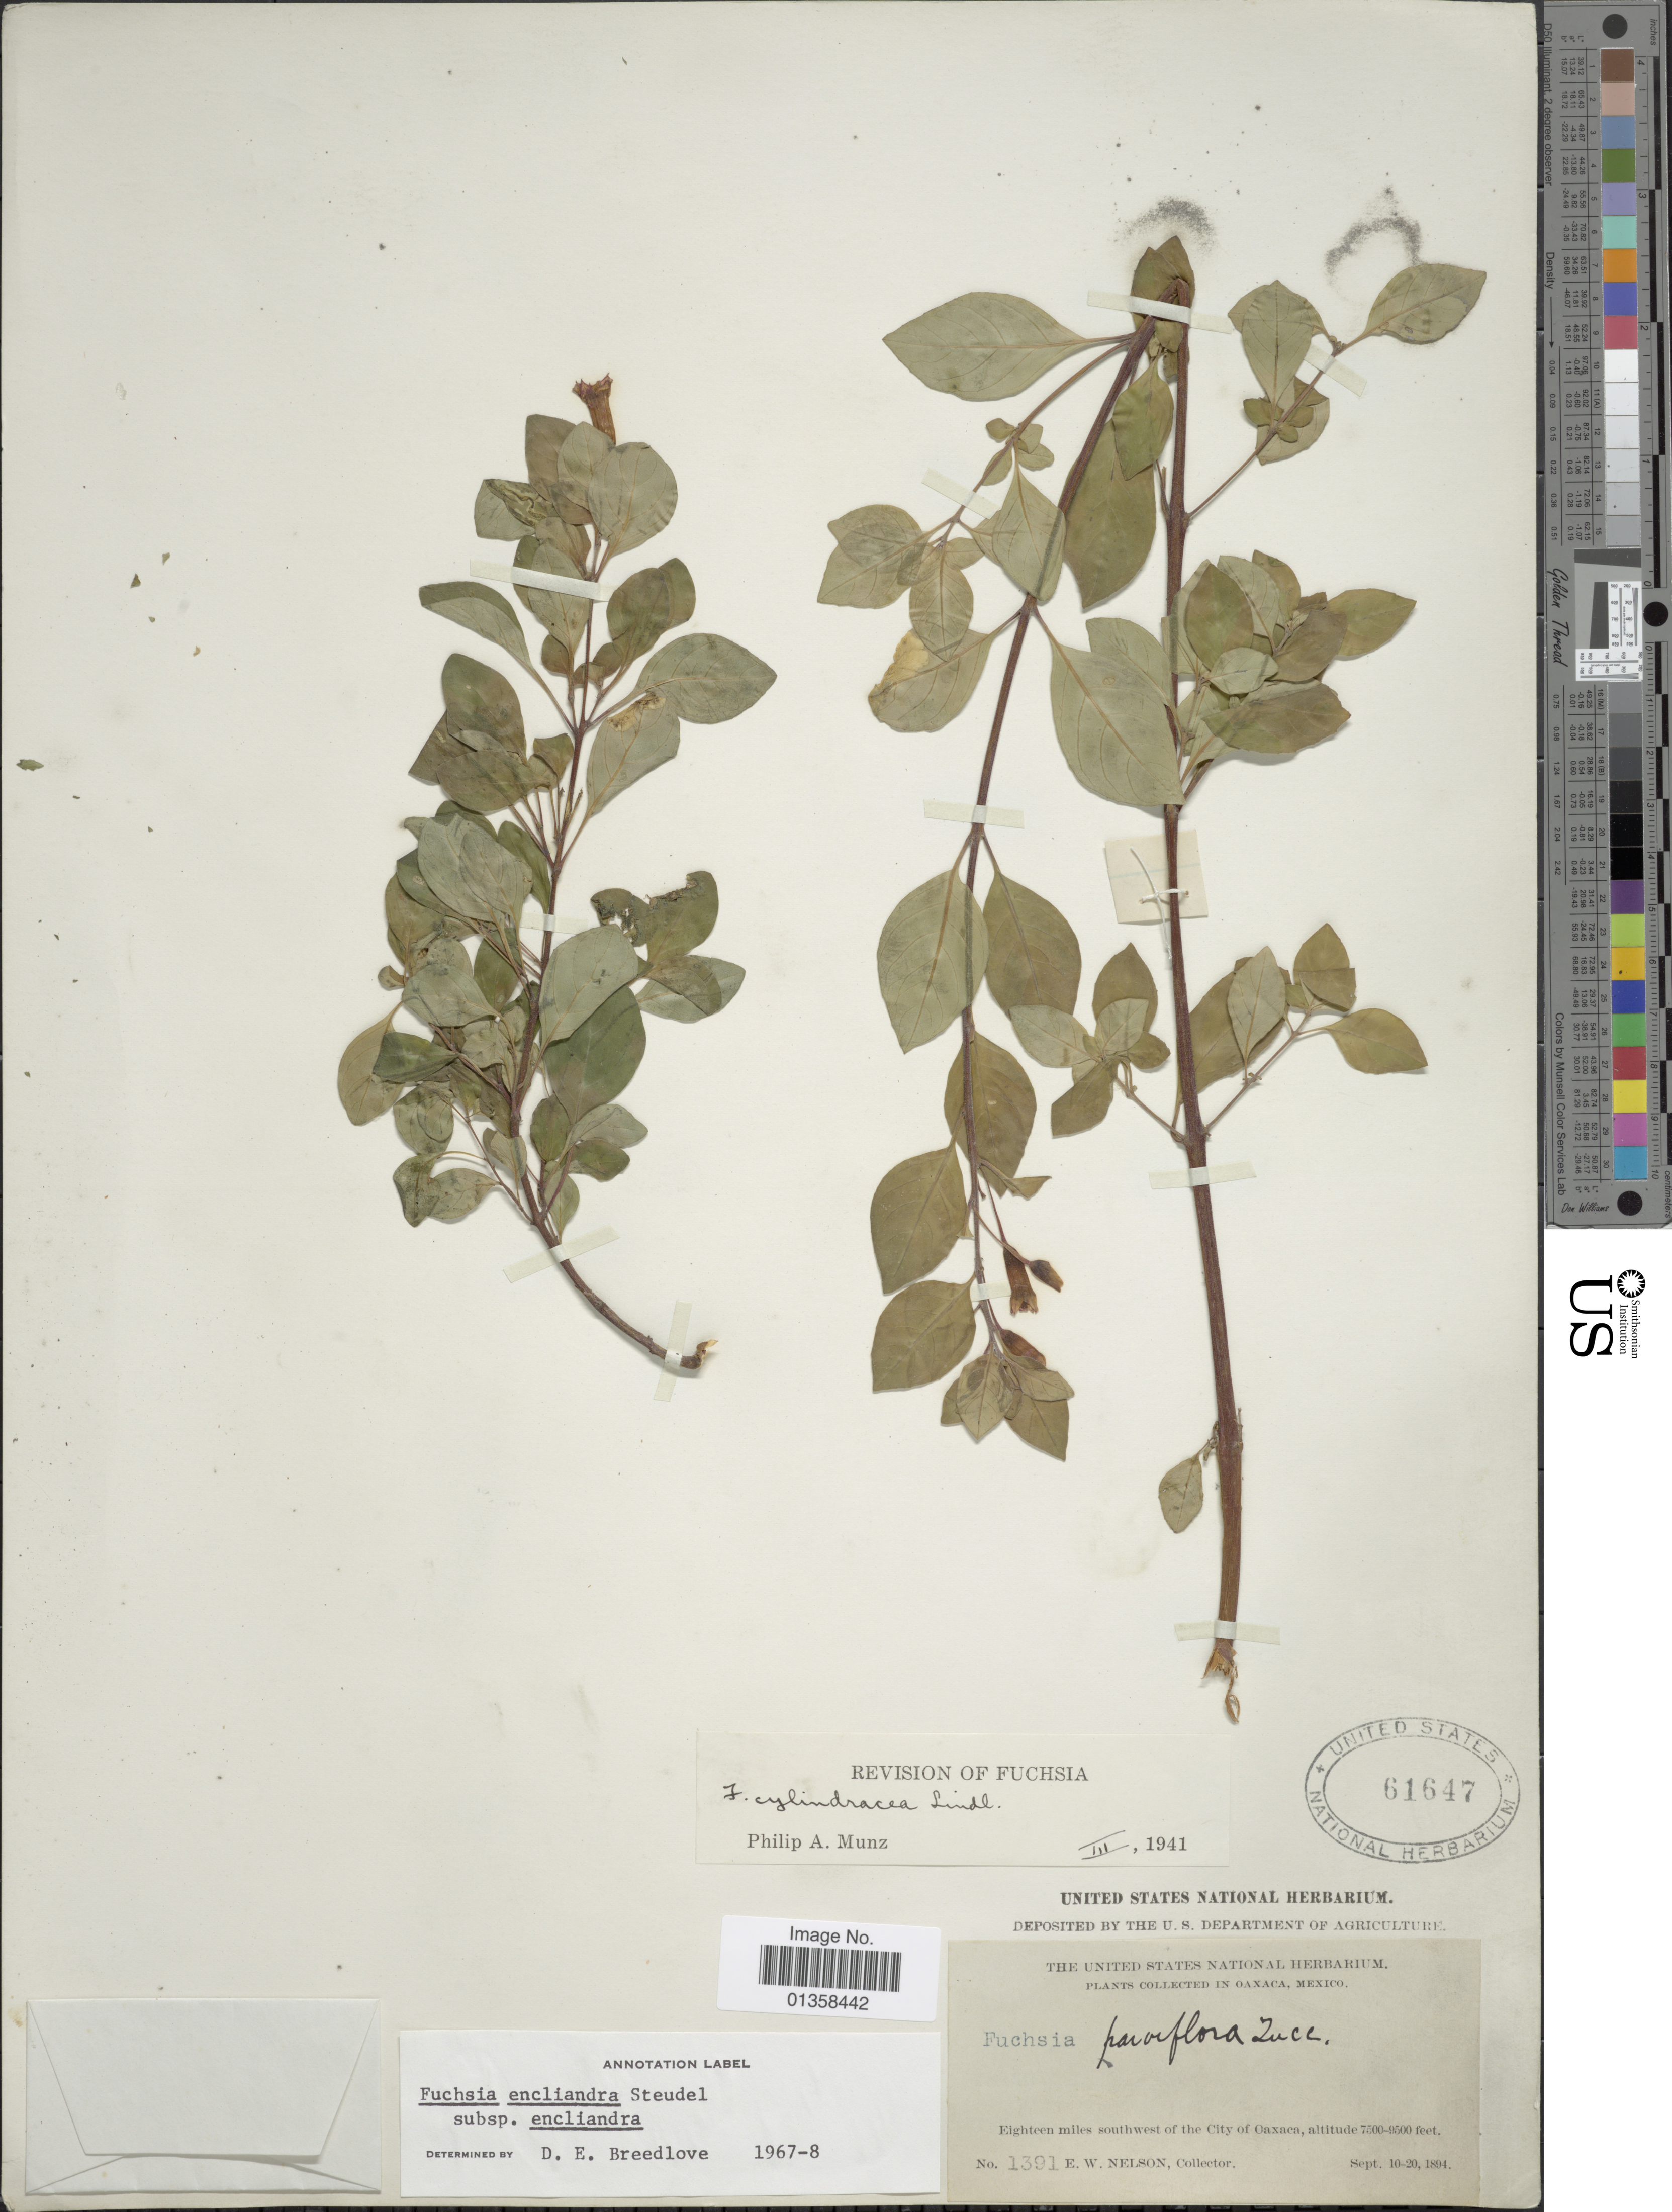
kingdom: Plantae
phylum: Tracheophyta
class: Magnoliopsida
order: Myrtales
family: Onagraceae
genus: Fuchsia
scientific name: Fuchsia encliandra subsp. encliandra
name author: Steud.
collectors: E. W. Nelson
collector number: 1391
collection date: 1894-09-10/1894-09-20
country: Mexico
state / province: Oaxaca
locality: Eighteen miles southwest of the City of Oaxaca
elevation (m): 2286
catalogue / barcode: US 61647